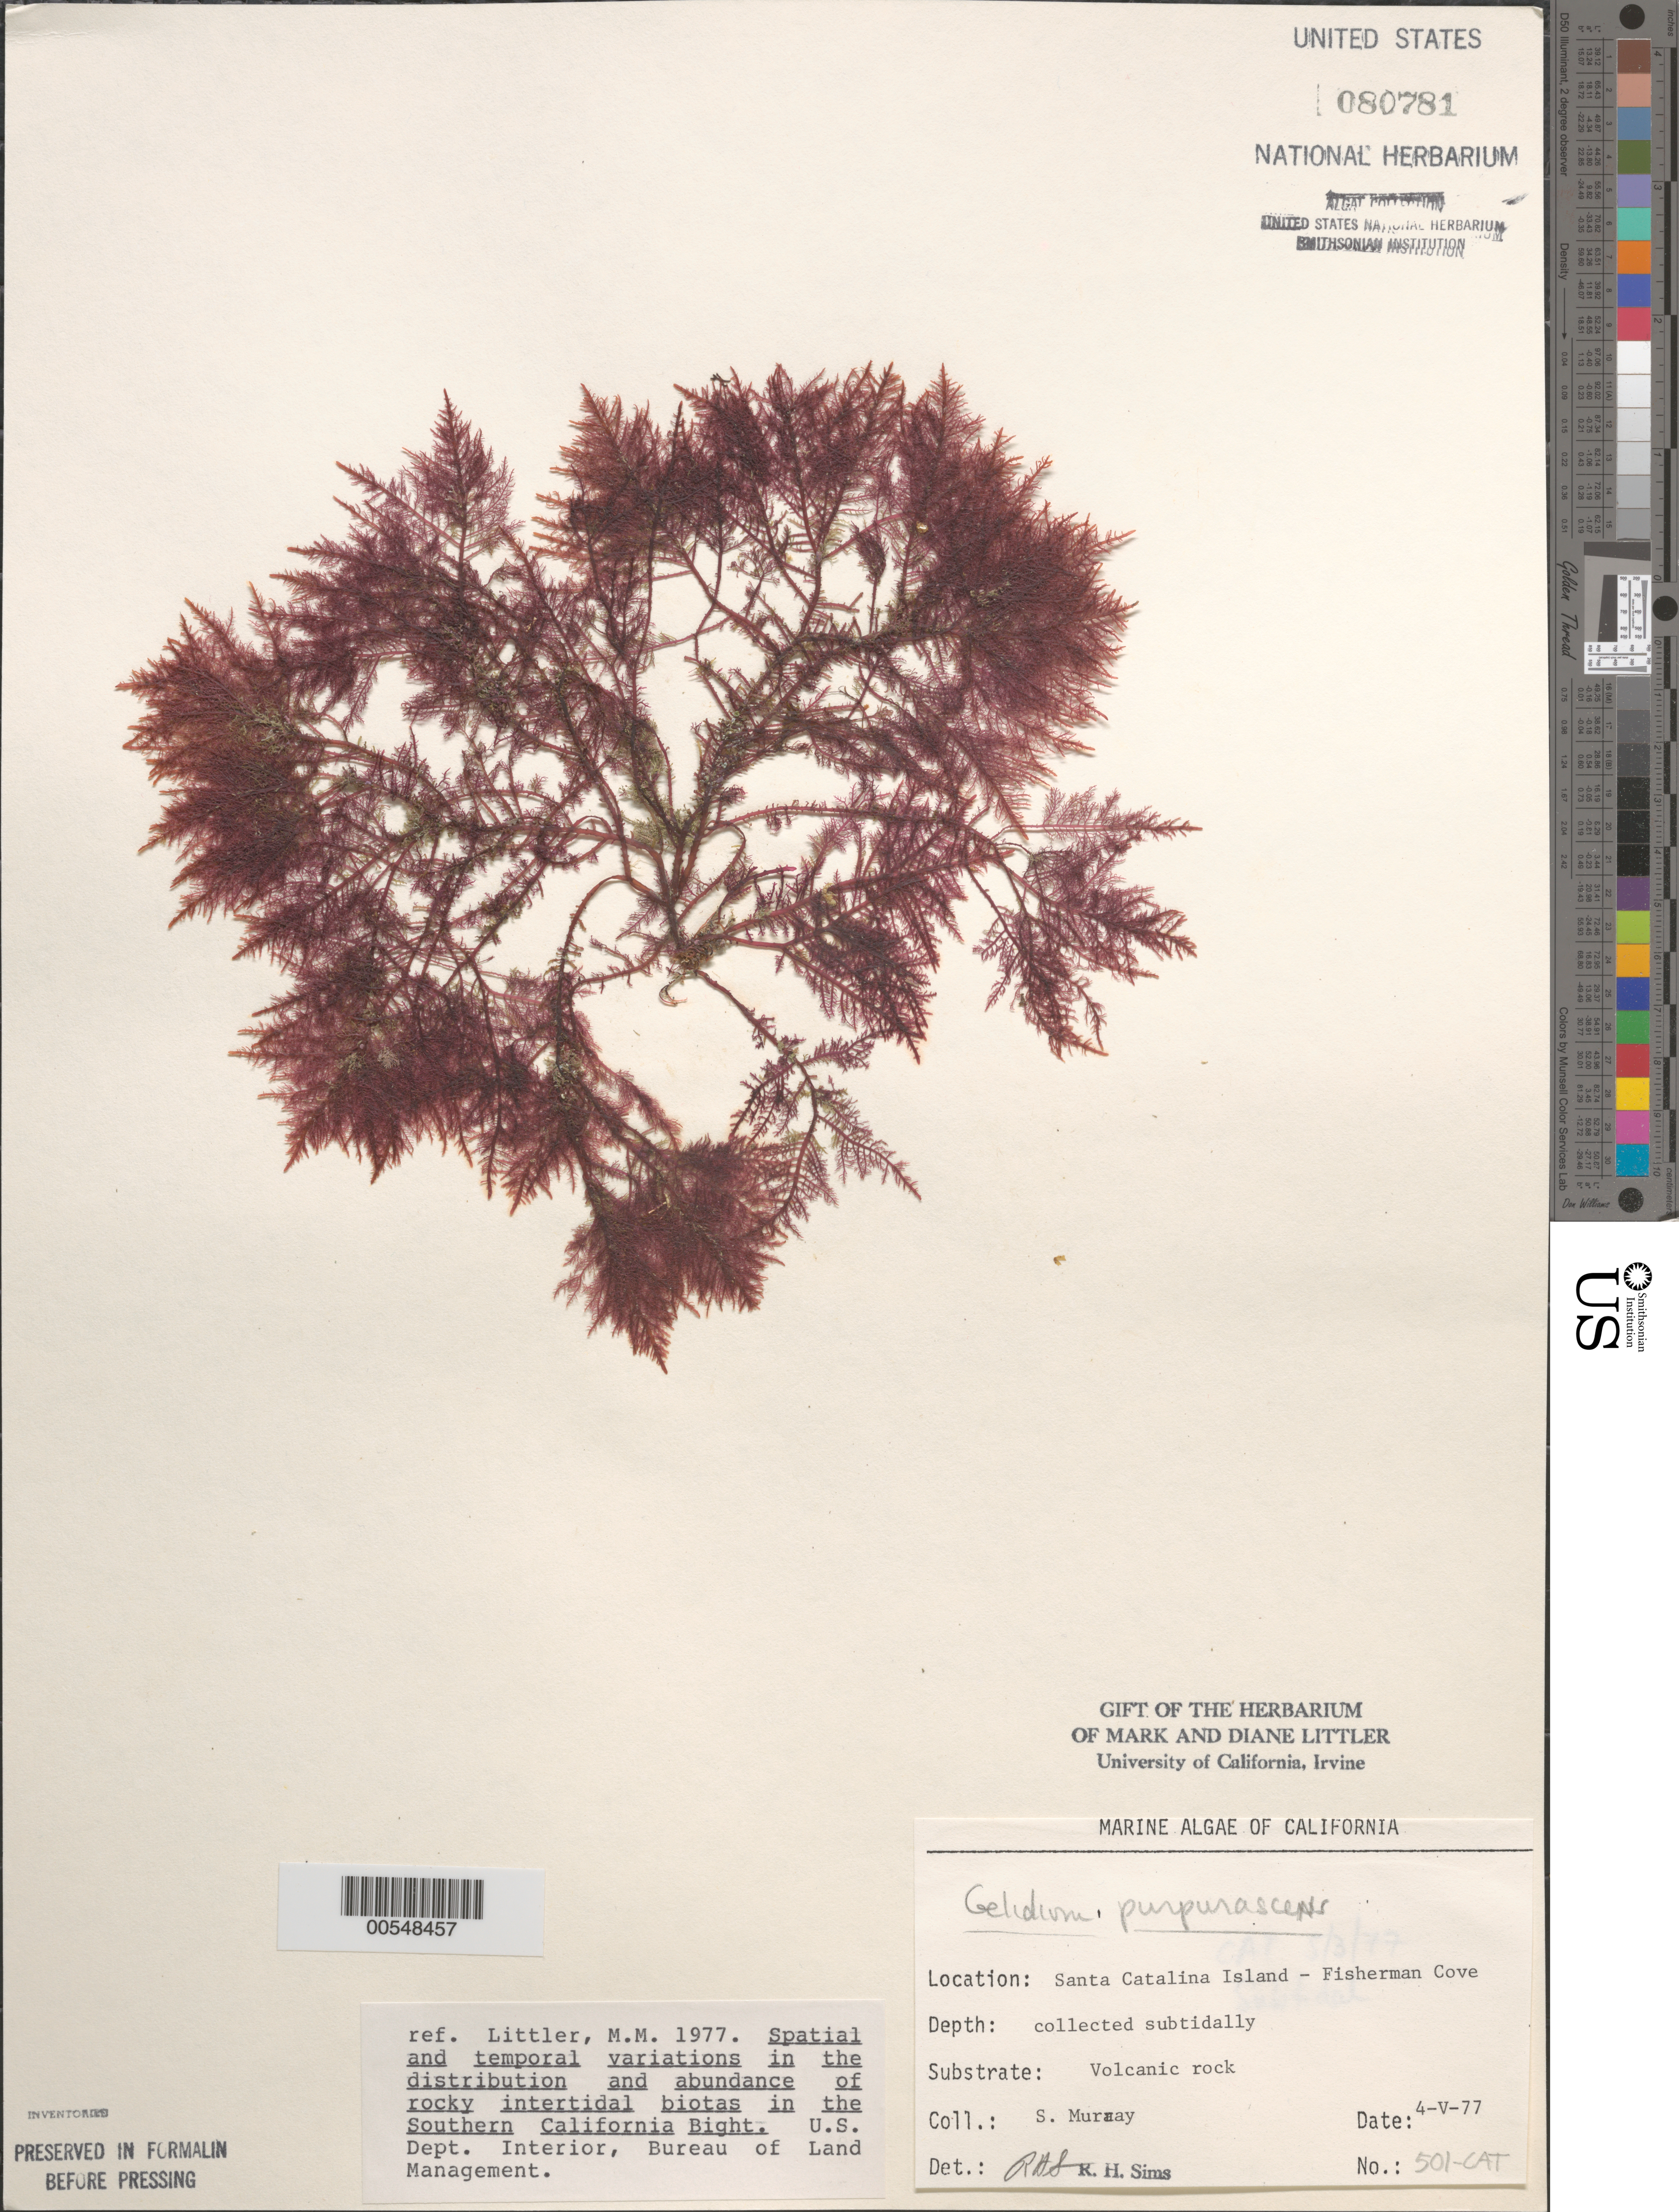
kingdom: Plantae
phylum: Rhodophyta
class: Florideophyceae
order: Gelidiales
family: Gelidiaceae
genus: Gelidium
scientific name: Gelidium purpurascens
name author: N.L. Gardner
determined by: Sims, Robert H.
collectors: S. N. Murray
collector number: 501-cat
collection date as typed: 04 May 1977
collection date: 1977-05-04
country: United States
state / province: California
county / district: Los Angeles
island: Santa Catalina Island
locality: Fishermen Cove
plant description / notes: BLM-SOCALBIGHT Rocky Intertidal Survey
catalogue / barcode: US 80781